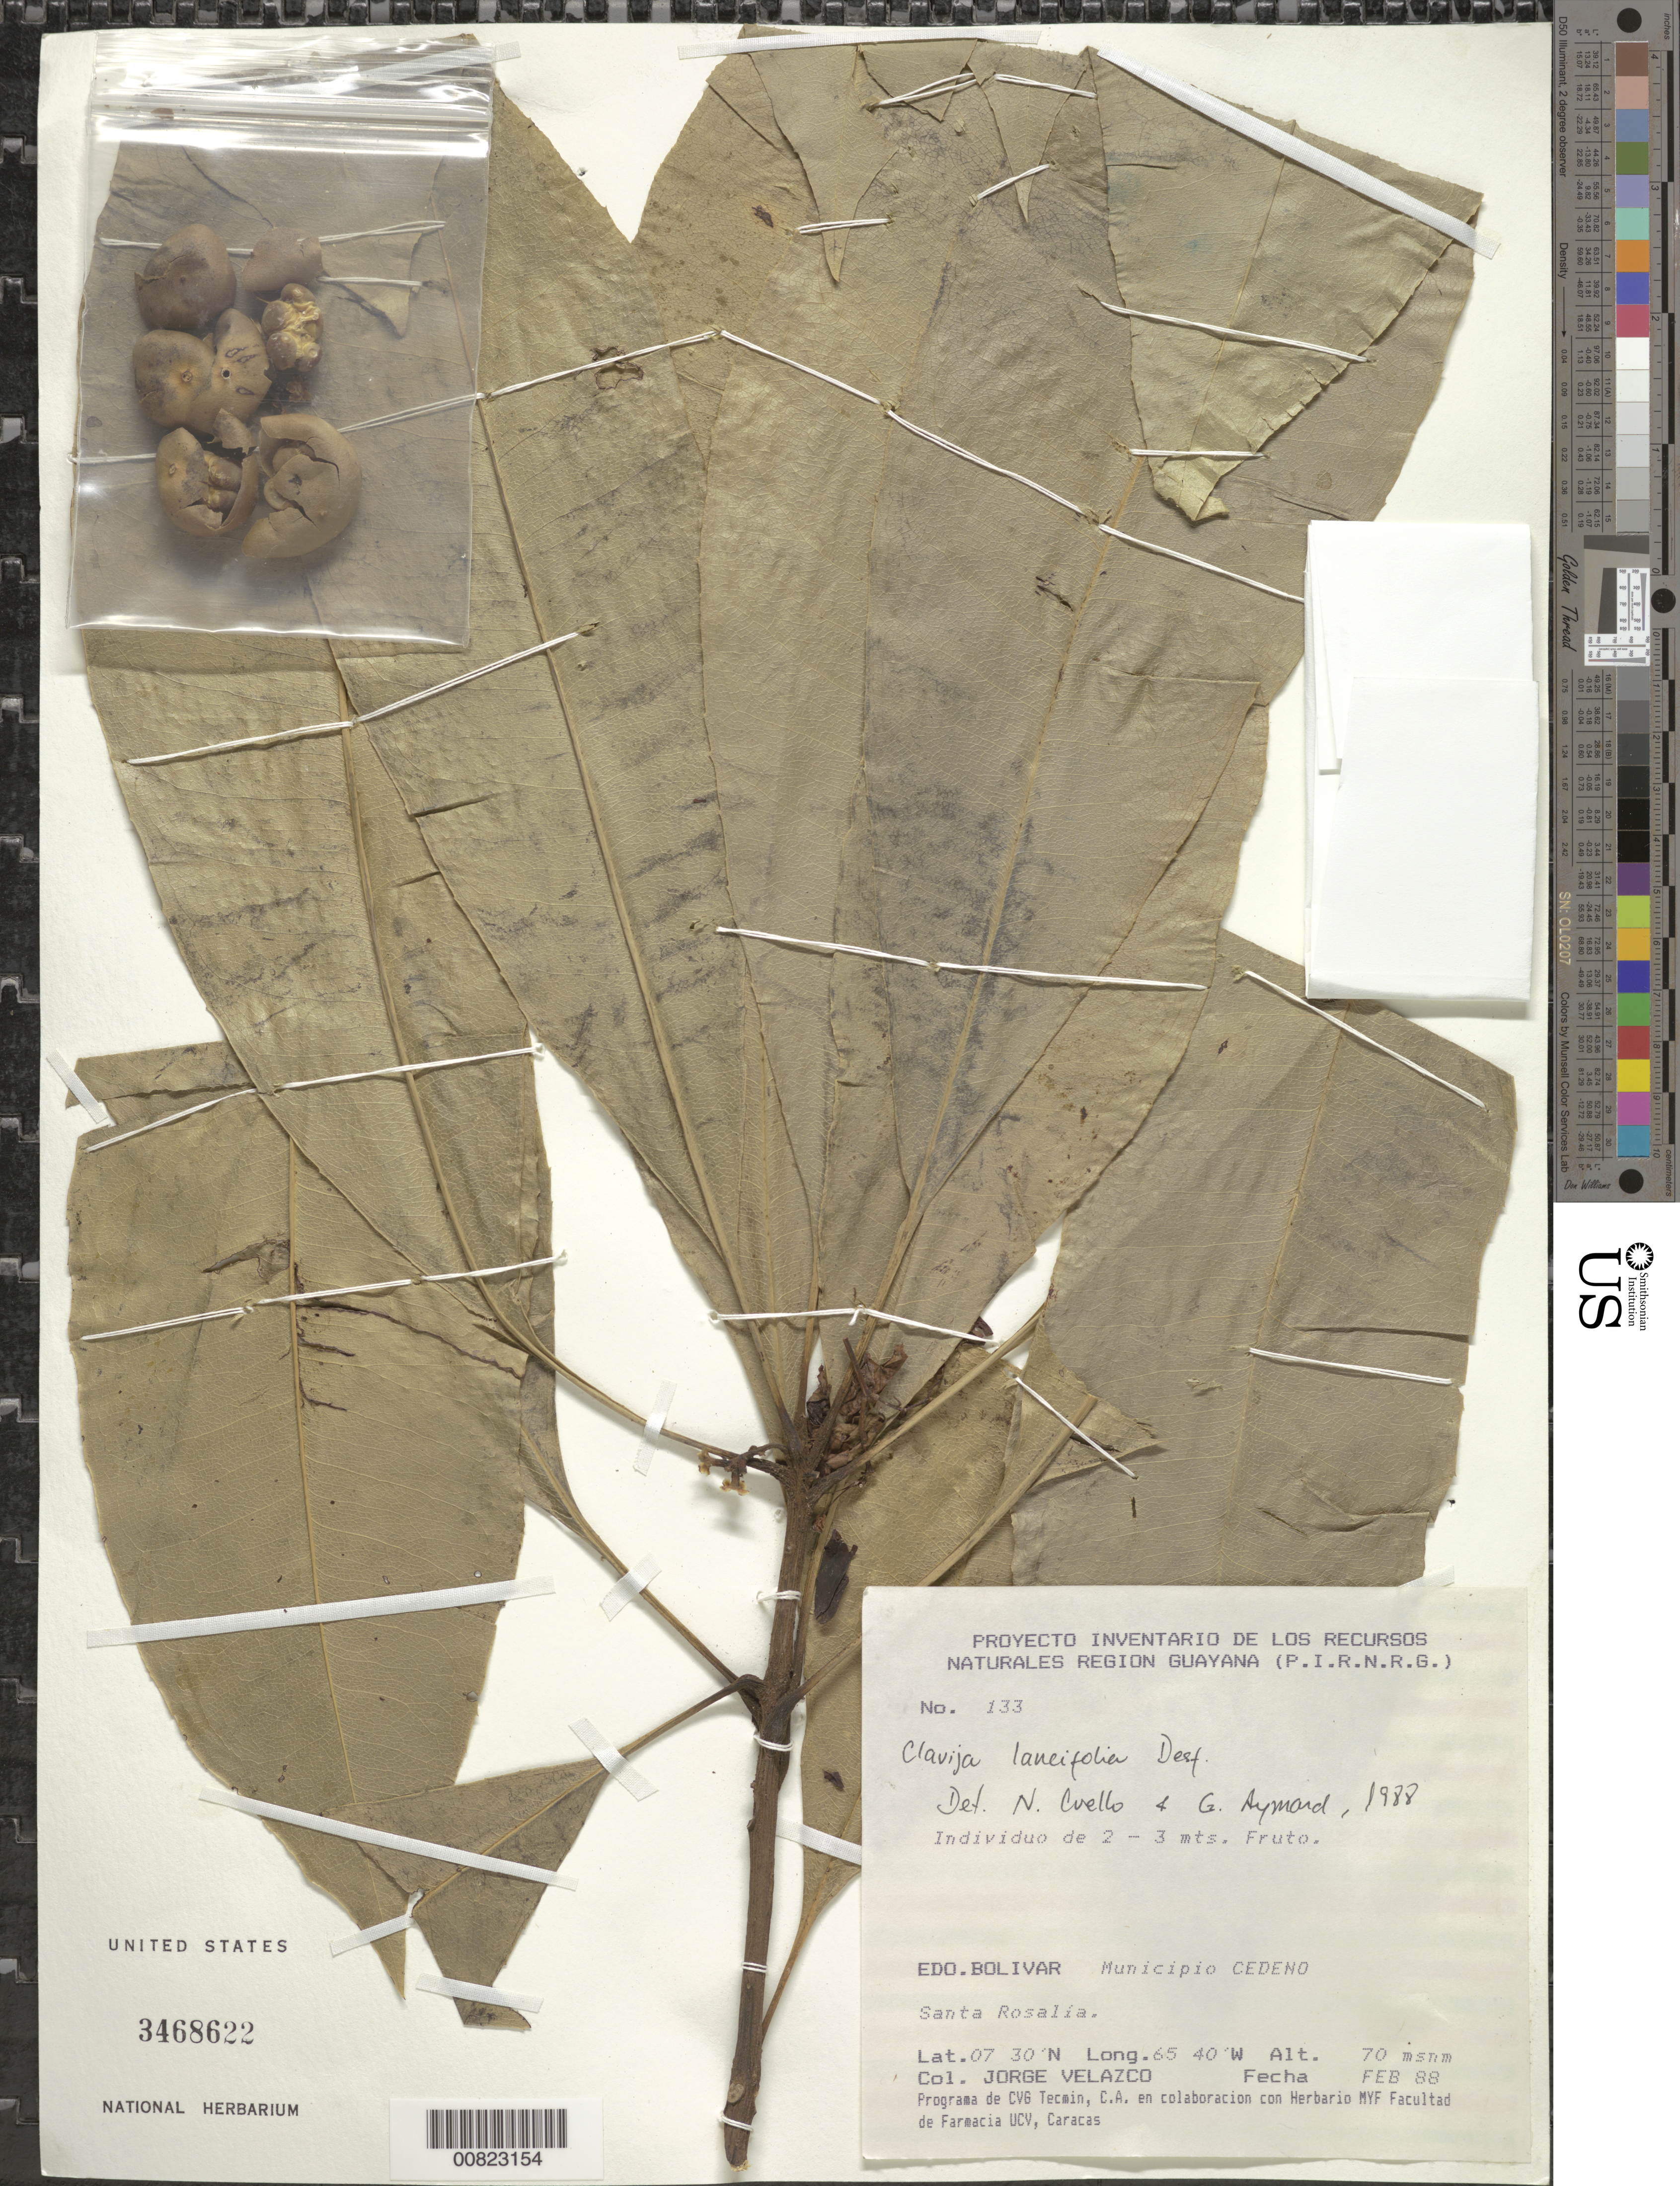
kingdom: Plantae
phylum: Tracheophyta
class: Magnoliopsida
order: Ericales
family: Primulaceae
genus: Clavija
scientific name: Clavija lancifolia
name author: Desf.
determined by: Aymard C., G. A.; Cuello, Nidia L.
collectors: J. Velazco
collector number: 133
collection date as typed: Feb-88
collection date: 1988-02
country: Venezuela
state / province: Bolívar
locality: Mun. Cedeño, Santa Rosalía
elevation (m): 70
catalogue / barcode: US 3468622